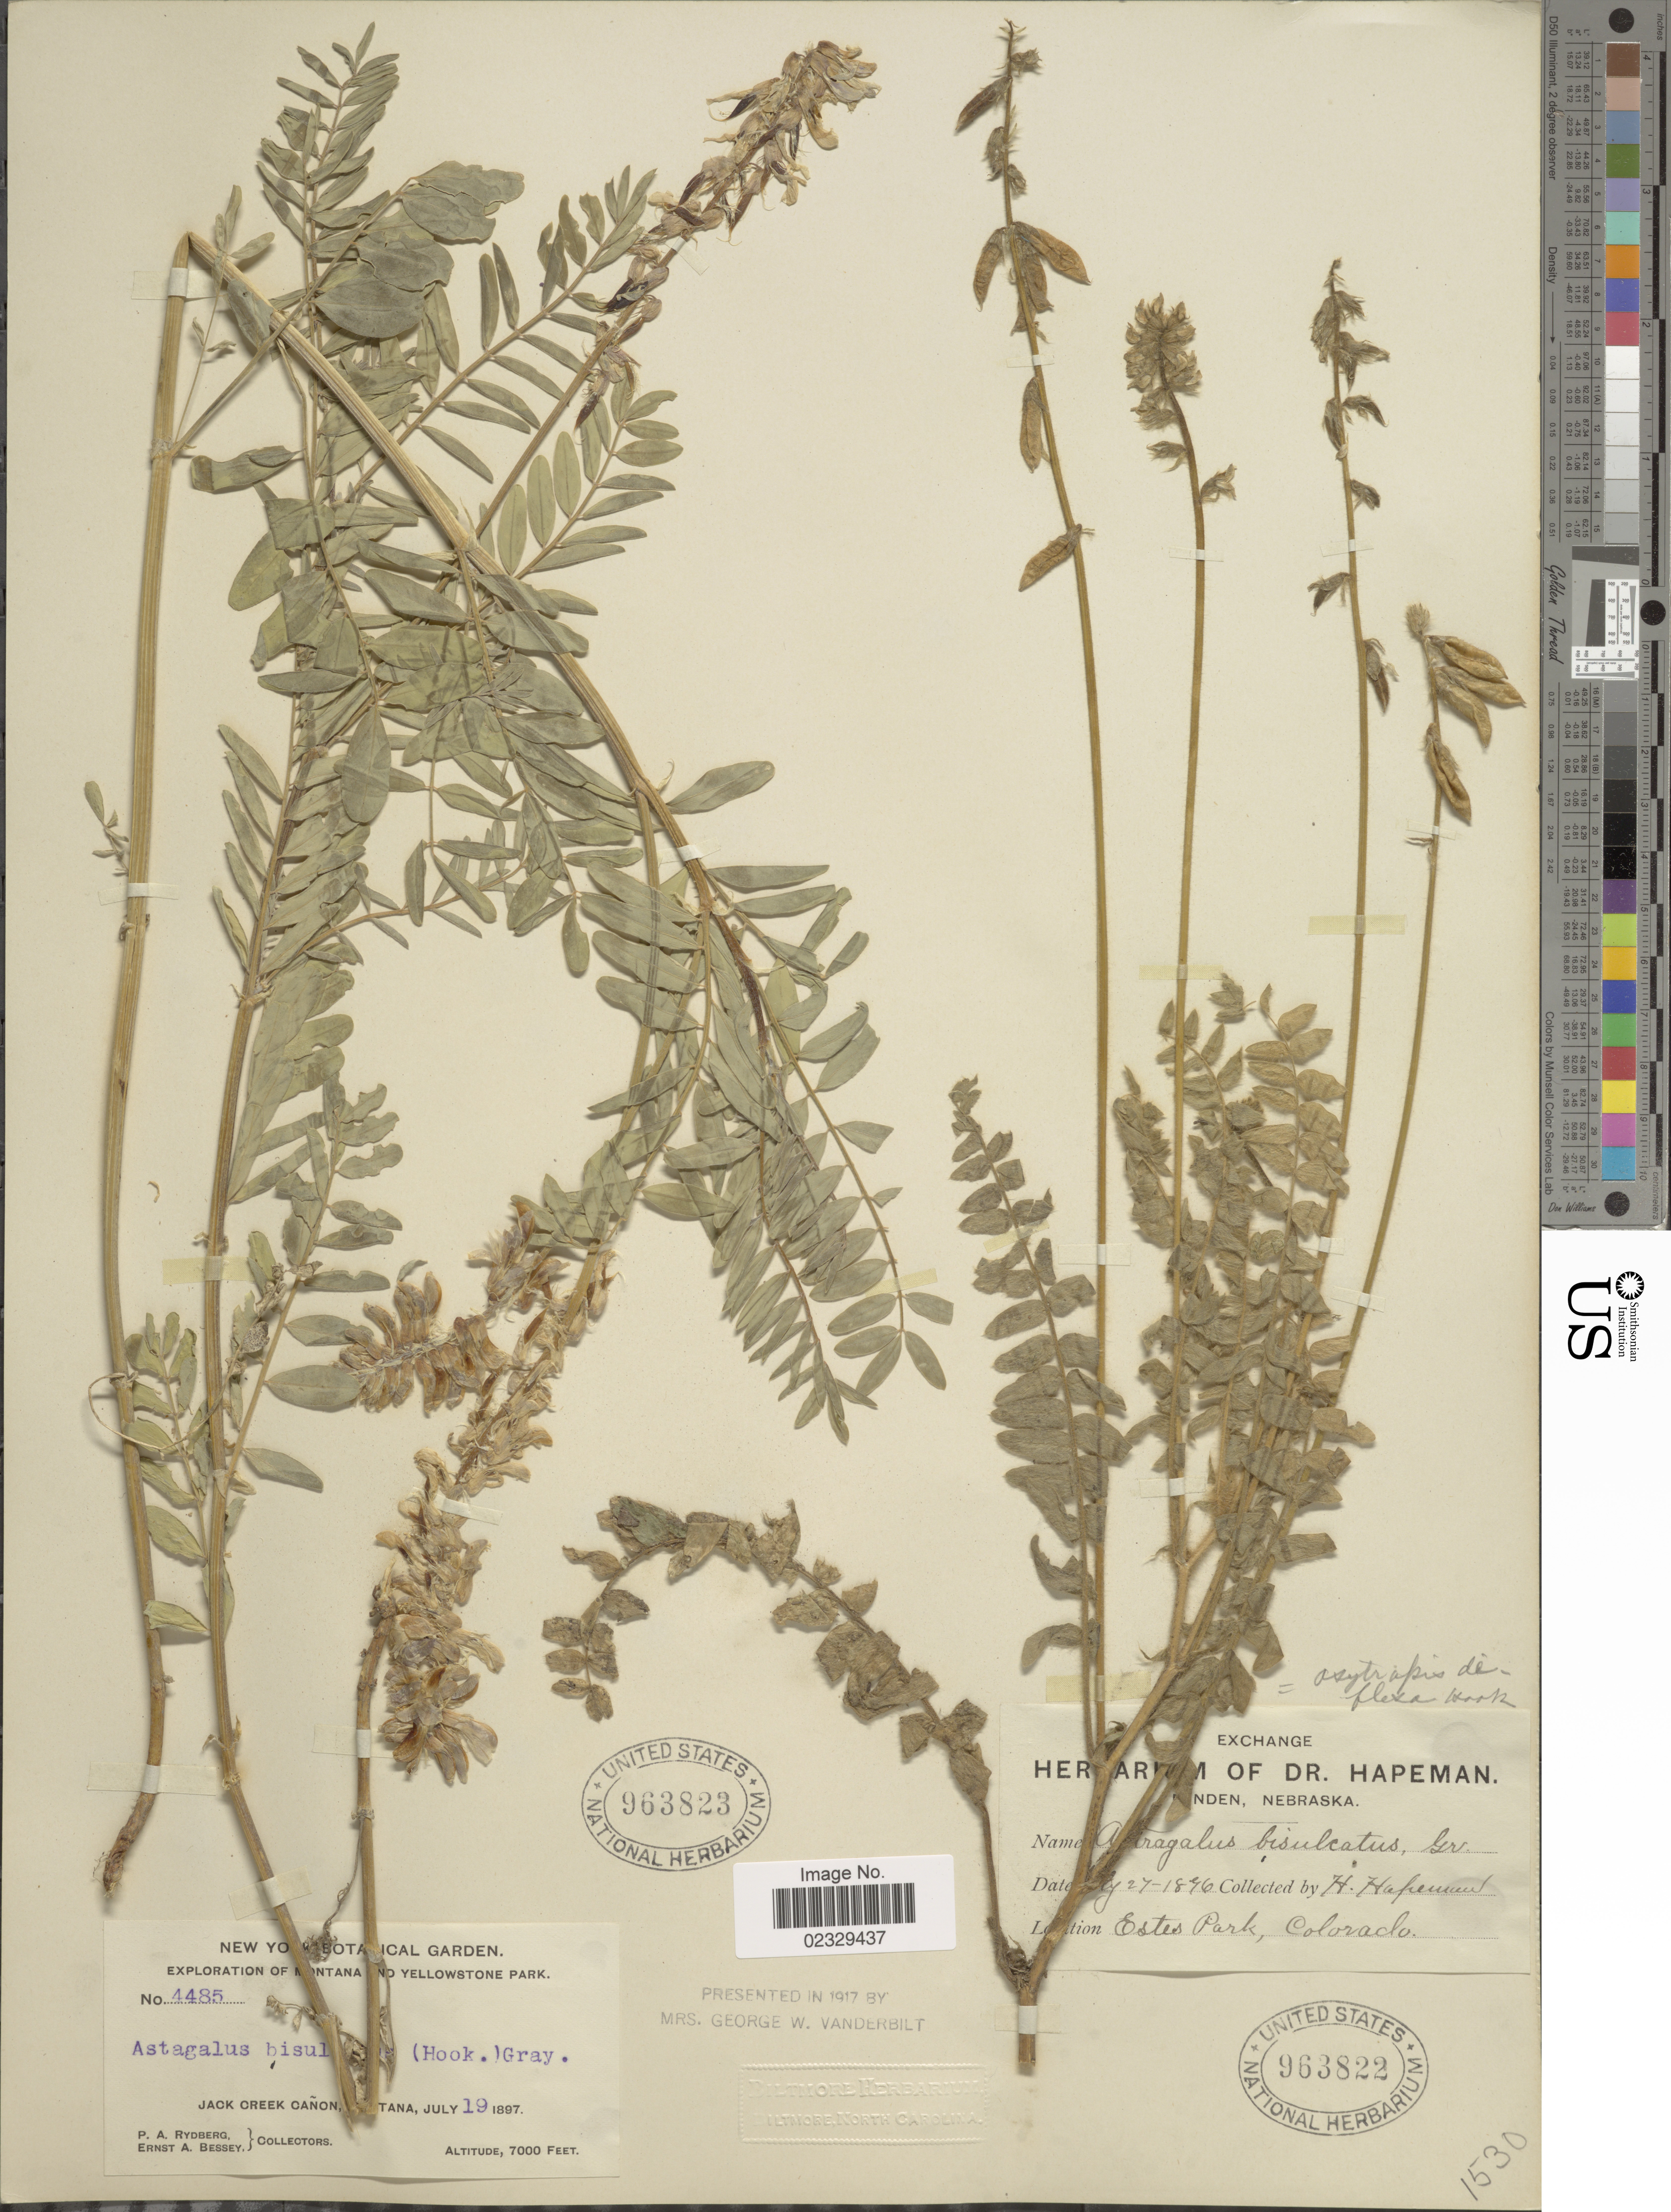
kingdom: Plantae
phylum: Tracheophyta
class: Magnoliopsida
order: Fabales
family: Fabaceae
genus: Astragalus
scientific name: Astragalus bisulcatus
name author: (Hook.) A. Gray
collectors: P. A. Rydberg & E. A. Bessey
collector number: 4482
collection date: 1897-07-19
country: United States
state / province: Montana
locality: Montana and Yellostone park, Jack Creek Cañon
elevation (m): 2134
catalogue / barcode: US 963823